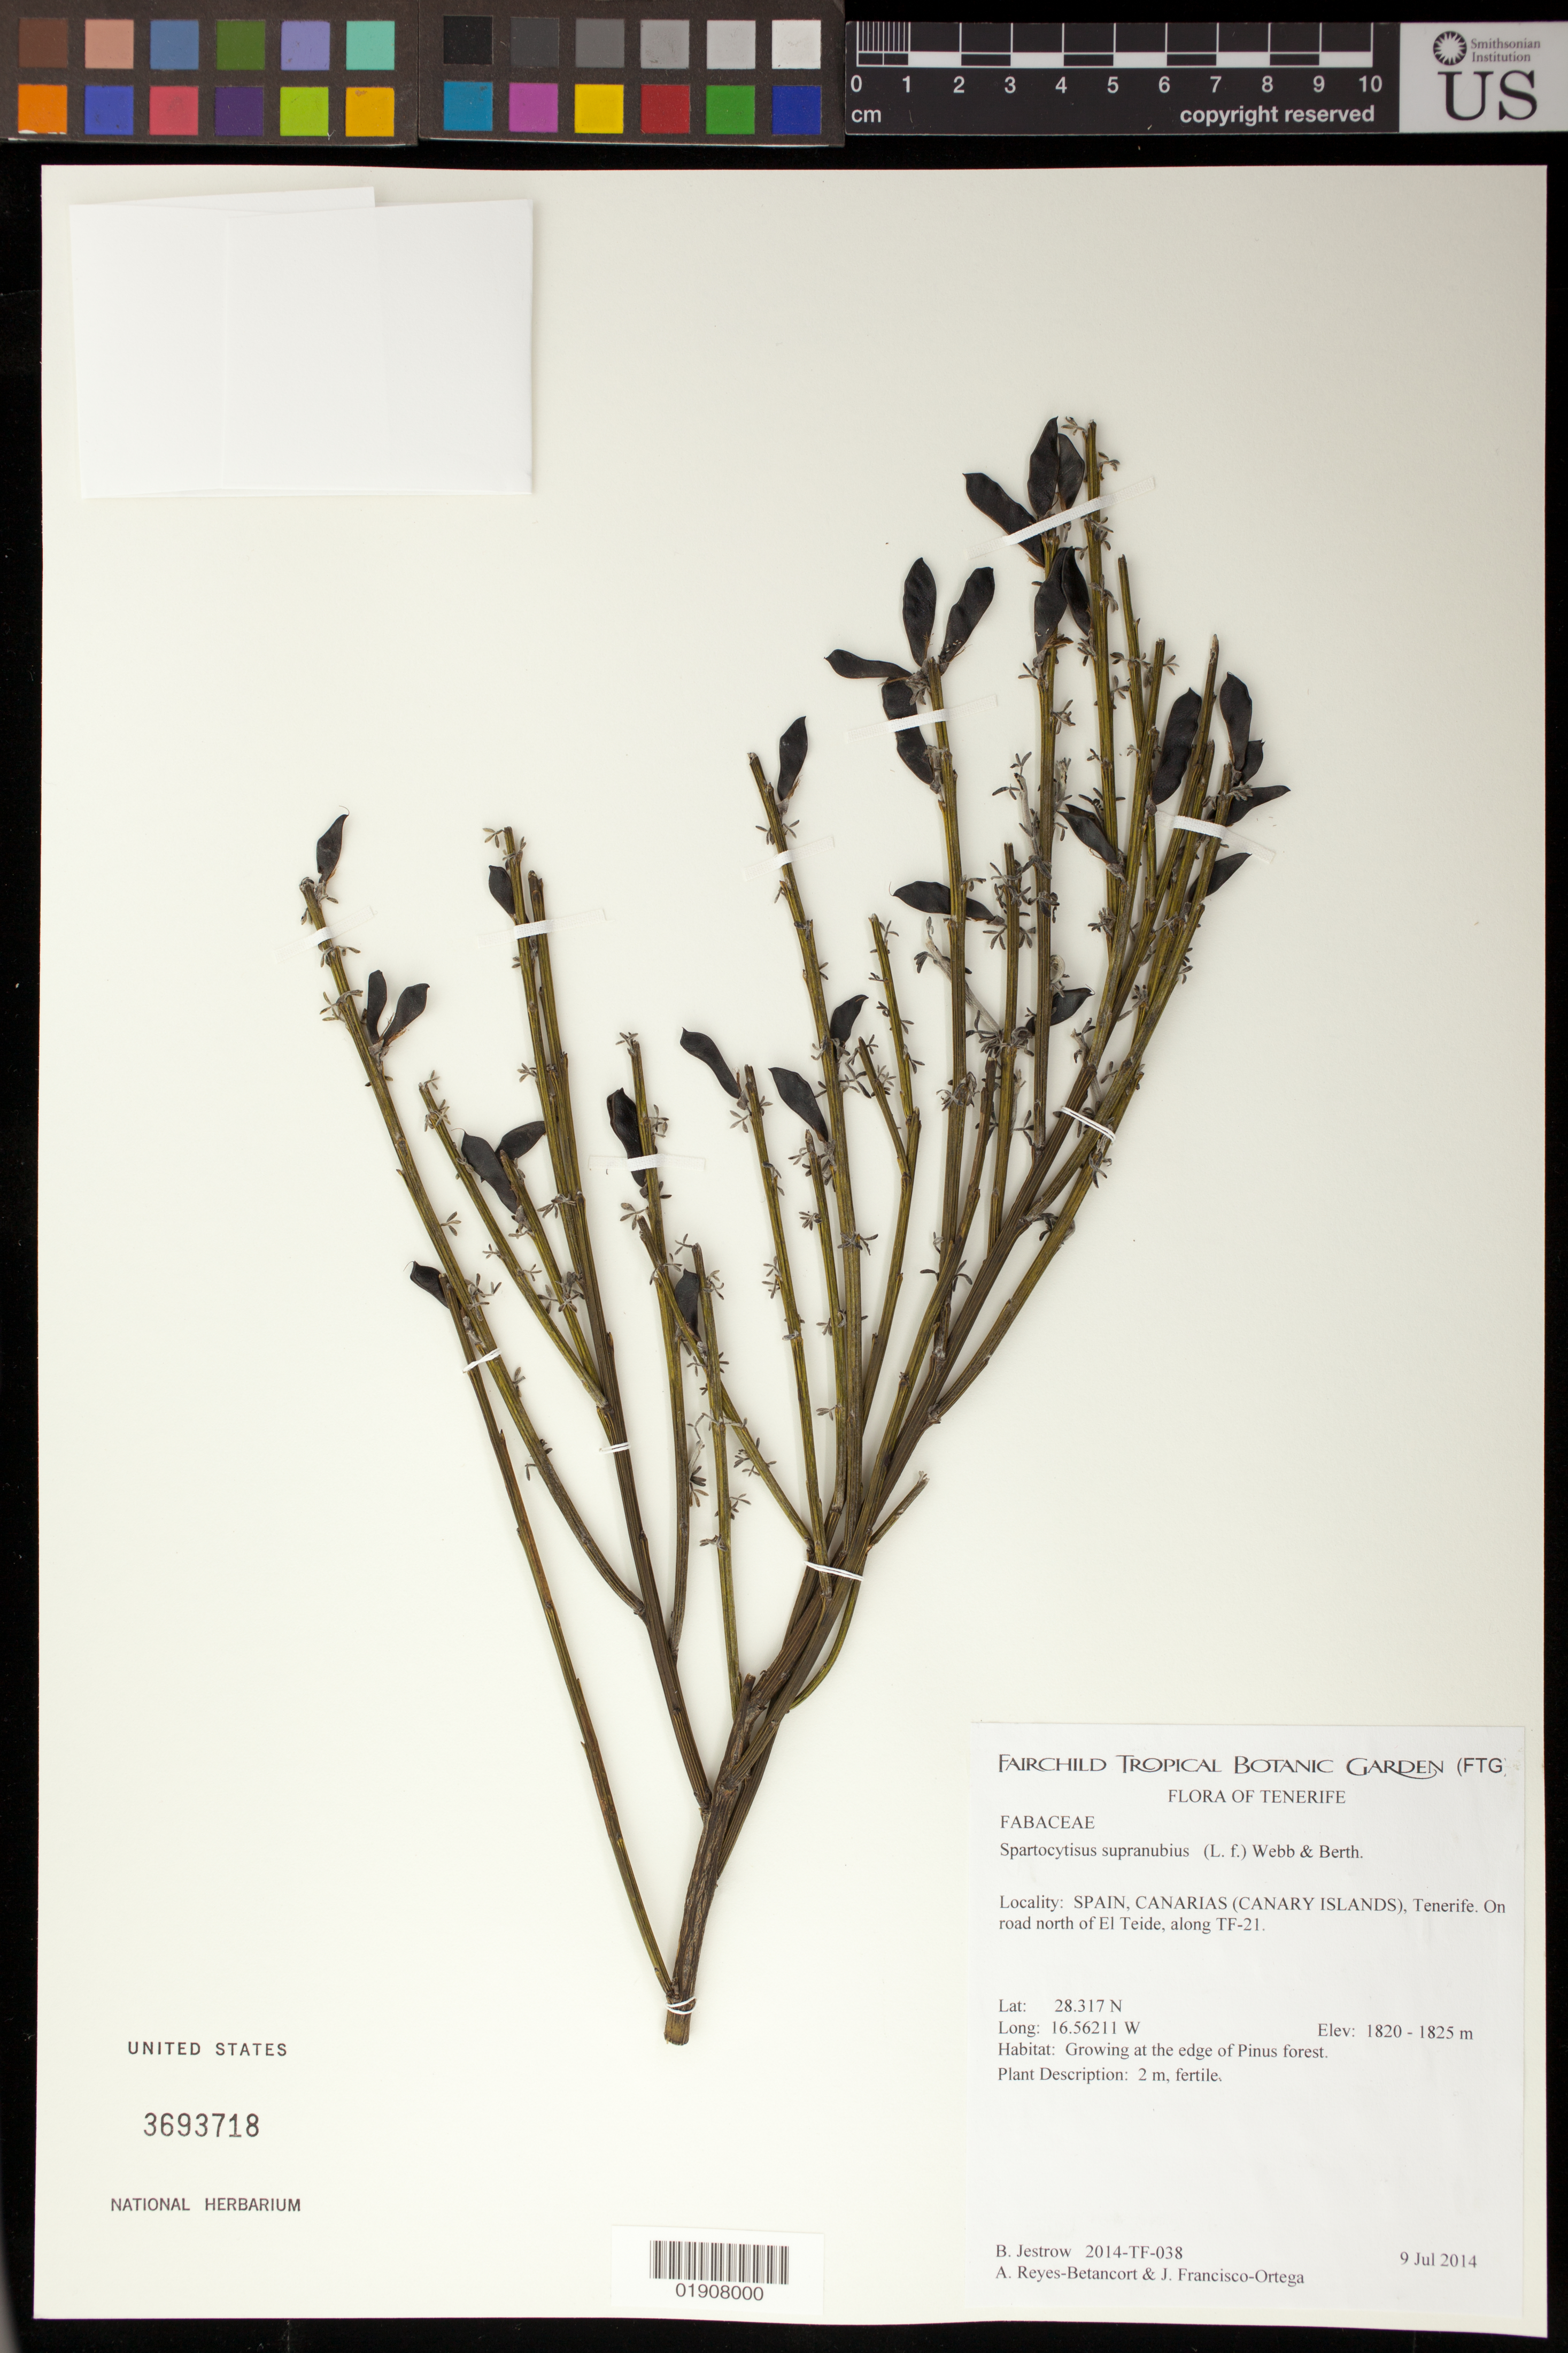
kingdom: Plantae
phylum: Tracheophyta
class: Magnoliopsida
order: Fabales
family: Fabaceae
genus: Cytisus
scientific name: Cytisus supranubius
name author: (L. f.) Kuntze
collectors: B. Jestrow, J. Reyes-Betancort & J. Fransisco-Ortega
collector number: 2014-TF-038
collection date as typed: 9 Jul 2014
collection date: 2014-07-09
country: Spain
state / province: Canarias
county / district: Santa Cruz de Tenerife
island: Tenerife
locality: Canary Islands, Tenerife. On road south of El Teide, along TF-21.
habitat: Growing at the edge of Pinus forest.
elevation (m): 1820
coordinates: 28.317 N, 16.56211 W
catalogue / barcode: US 3693718